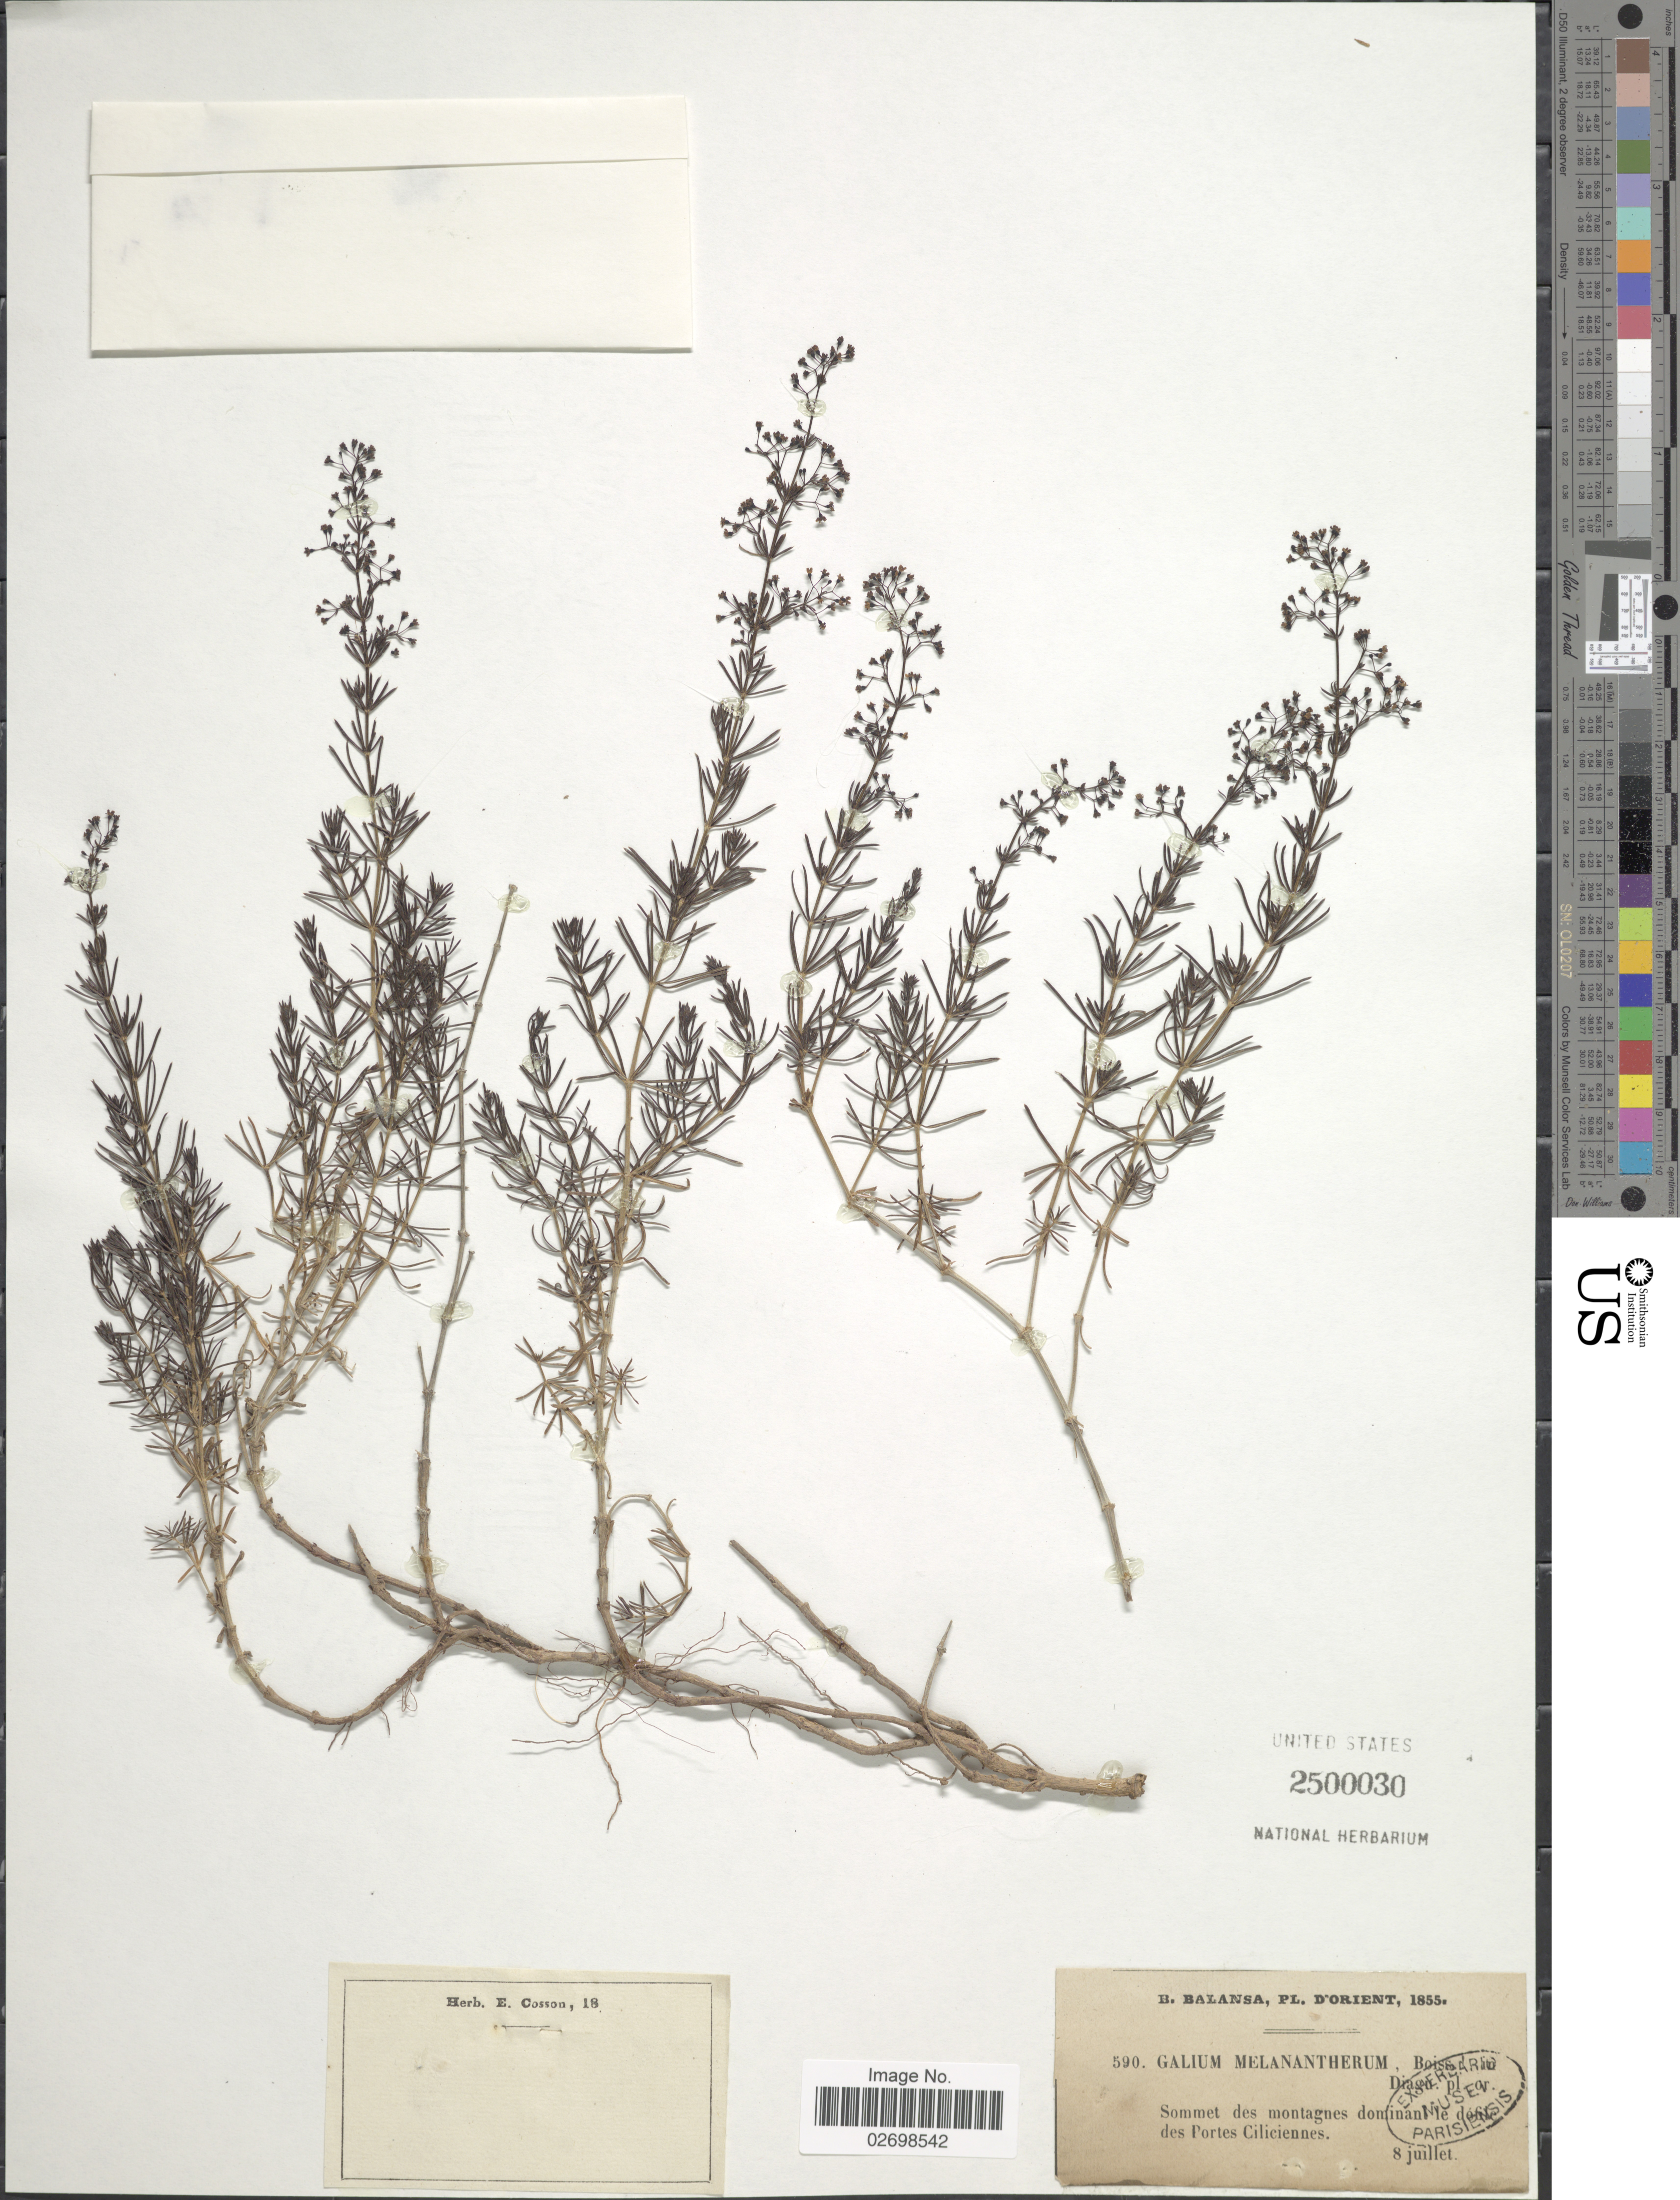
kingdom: Plantae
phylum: Tracheophyta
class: Magnoliopsida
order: Gentianales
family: Rubiaceae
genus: Galium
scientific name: Galium melanantherum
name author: Boiss.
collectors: B. Balansa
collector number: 590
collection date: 1855-07-08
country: Turkey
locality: D'Orient, Sommet des montagnes dominant le defile Portes Ciliciennes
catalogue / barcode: US 2500030